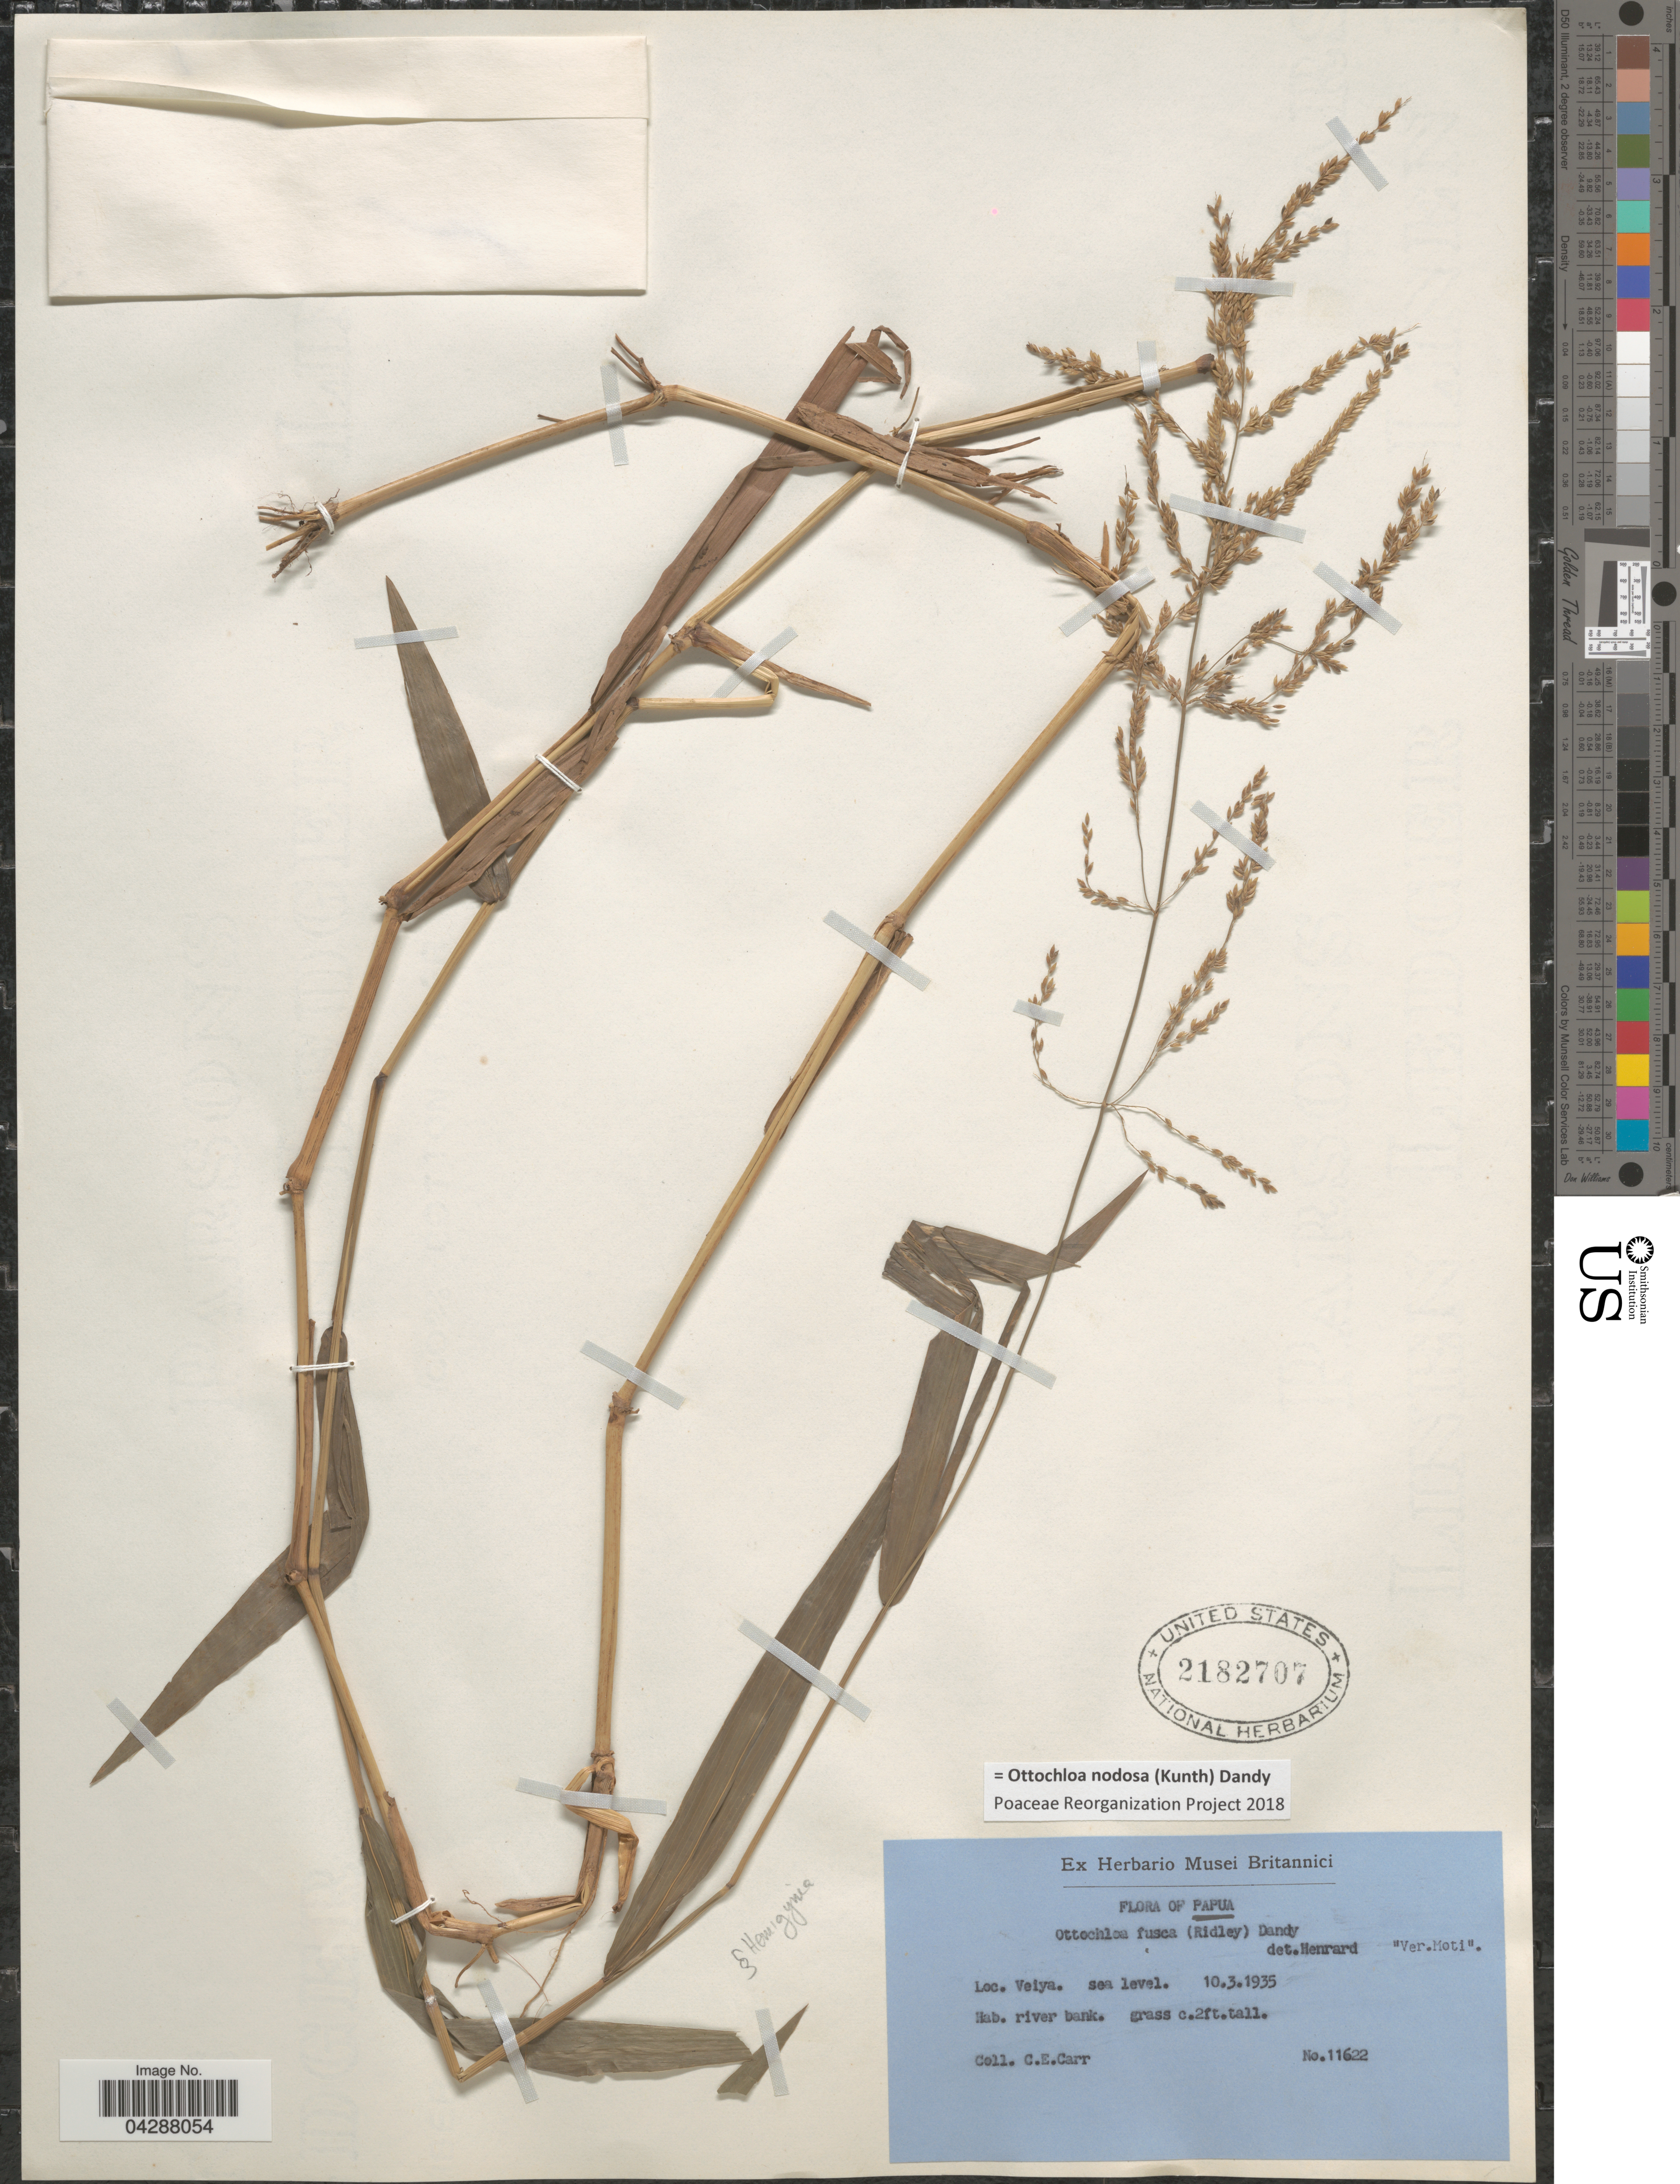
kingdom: Plantae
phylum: Tracheophyta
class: Liliopsida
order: Poales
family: Poaceae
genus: Ottochloa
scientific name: Ottochloa nodosa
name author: (Kunth) Dandy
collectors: C. Carr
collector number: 11622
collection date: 1935-03-10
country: Papua New Guinea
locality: Veiya.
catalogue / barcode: US 2182707